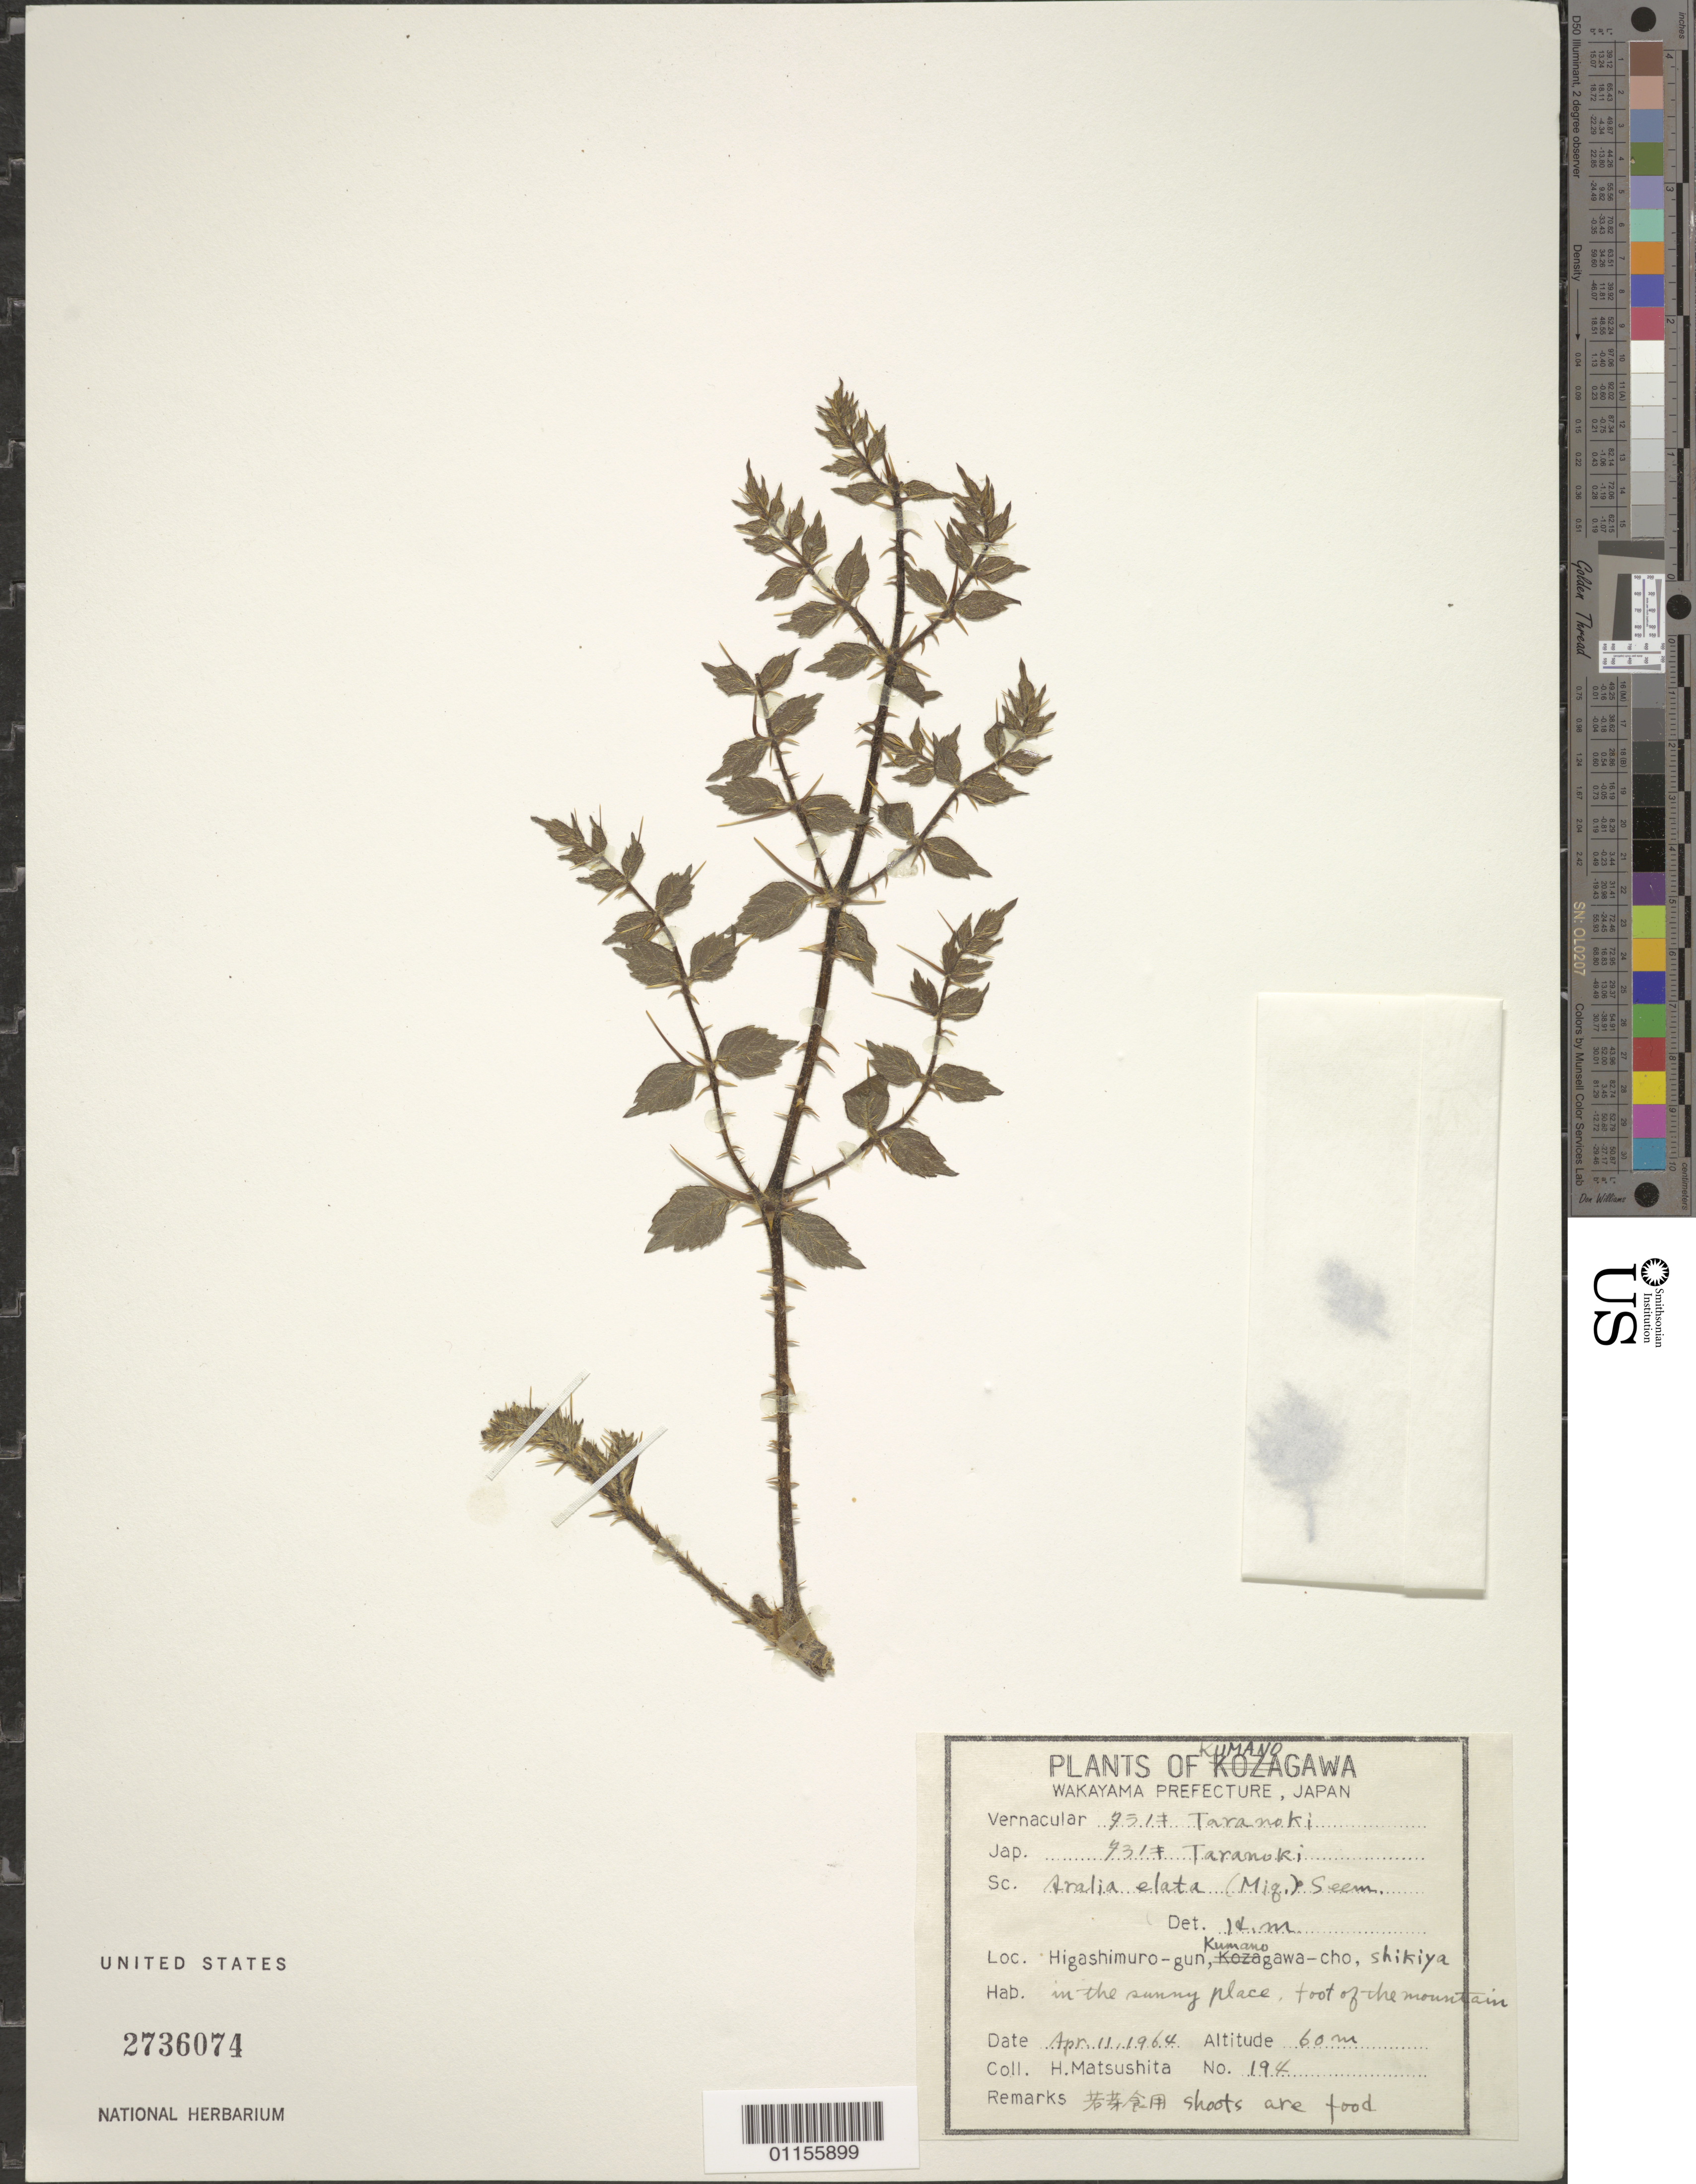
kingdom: Plantae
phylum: Tracheophyta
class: Magnoliopsida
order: Apiales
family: Araliaceae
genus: Aralia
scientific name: Aralia elata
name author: (Miq.) Seem.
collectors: H. Matsushita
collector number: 194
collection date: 1964-04-11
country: Japan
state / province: Wakayama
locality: Kumano. Higashimuro-gun. Shikiya.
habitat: Foot of the mountain, in the sunny place.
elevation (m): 60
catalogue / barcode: US 2736074